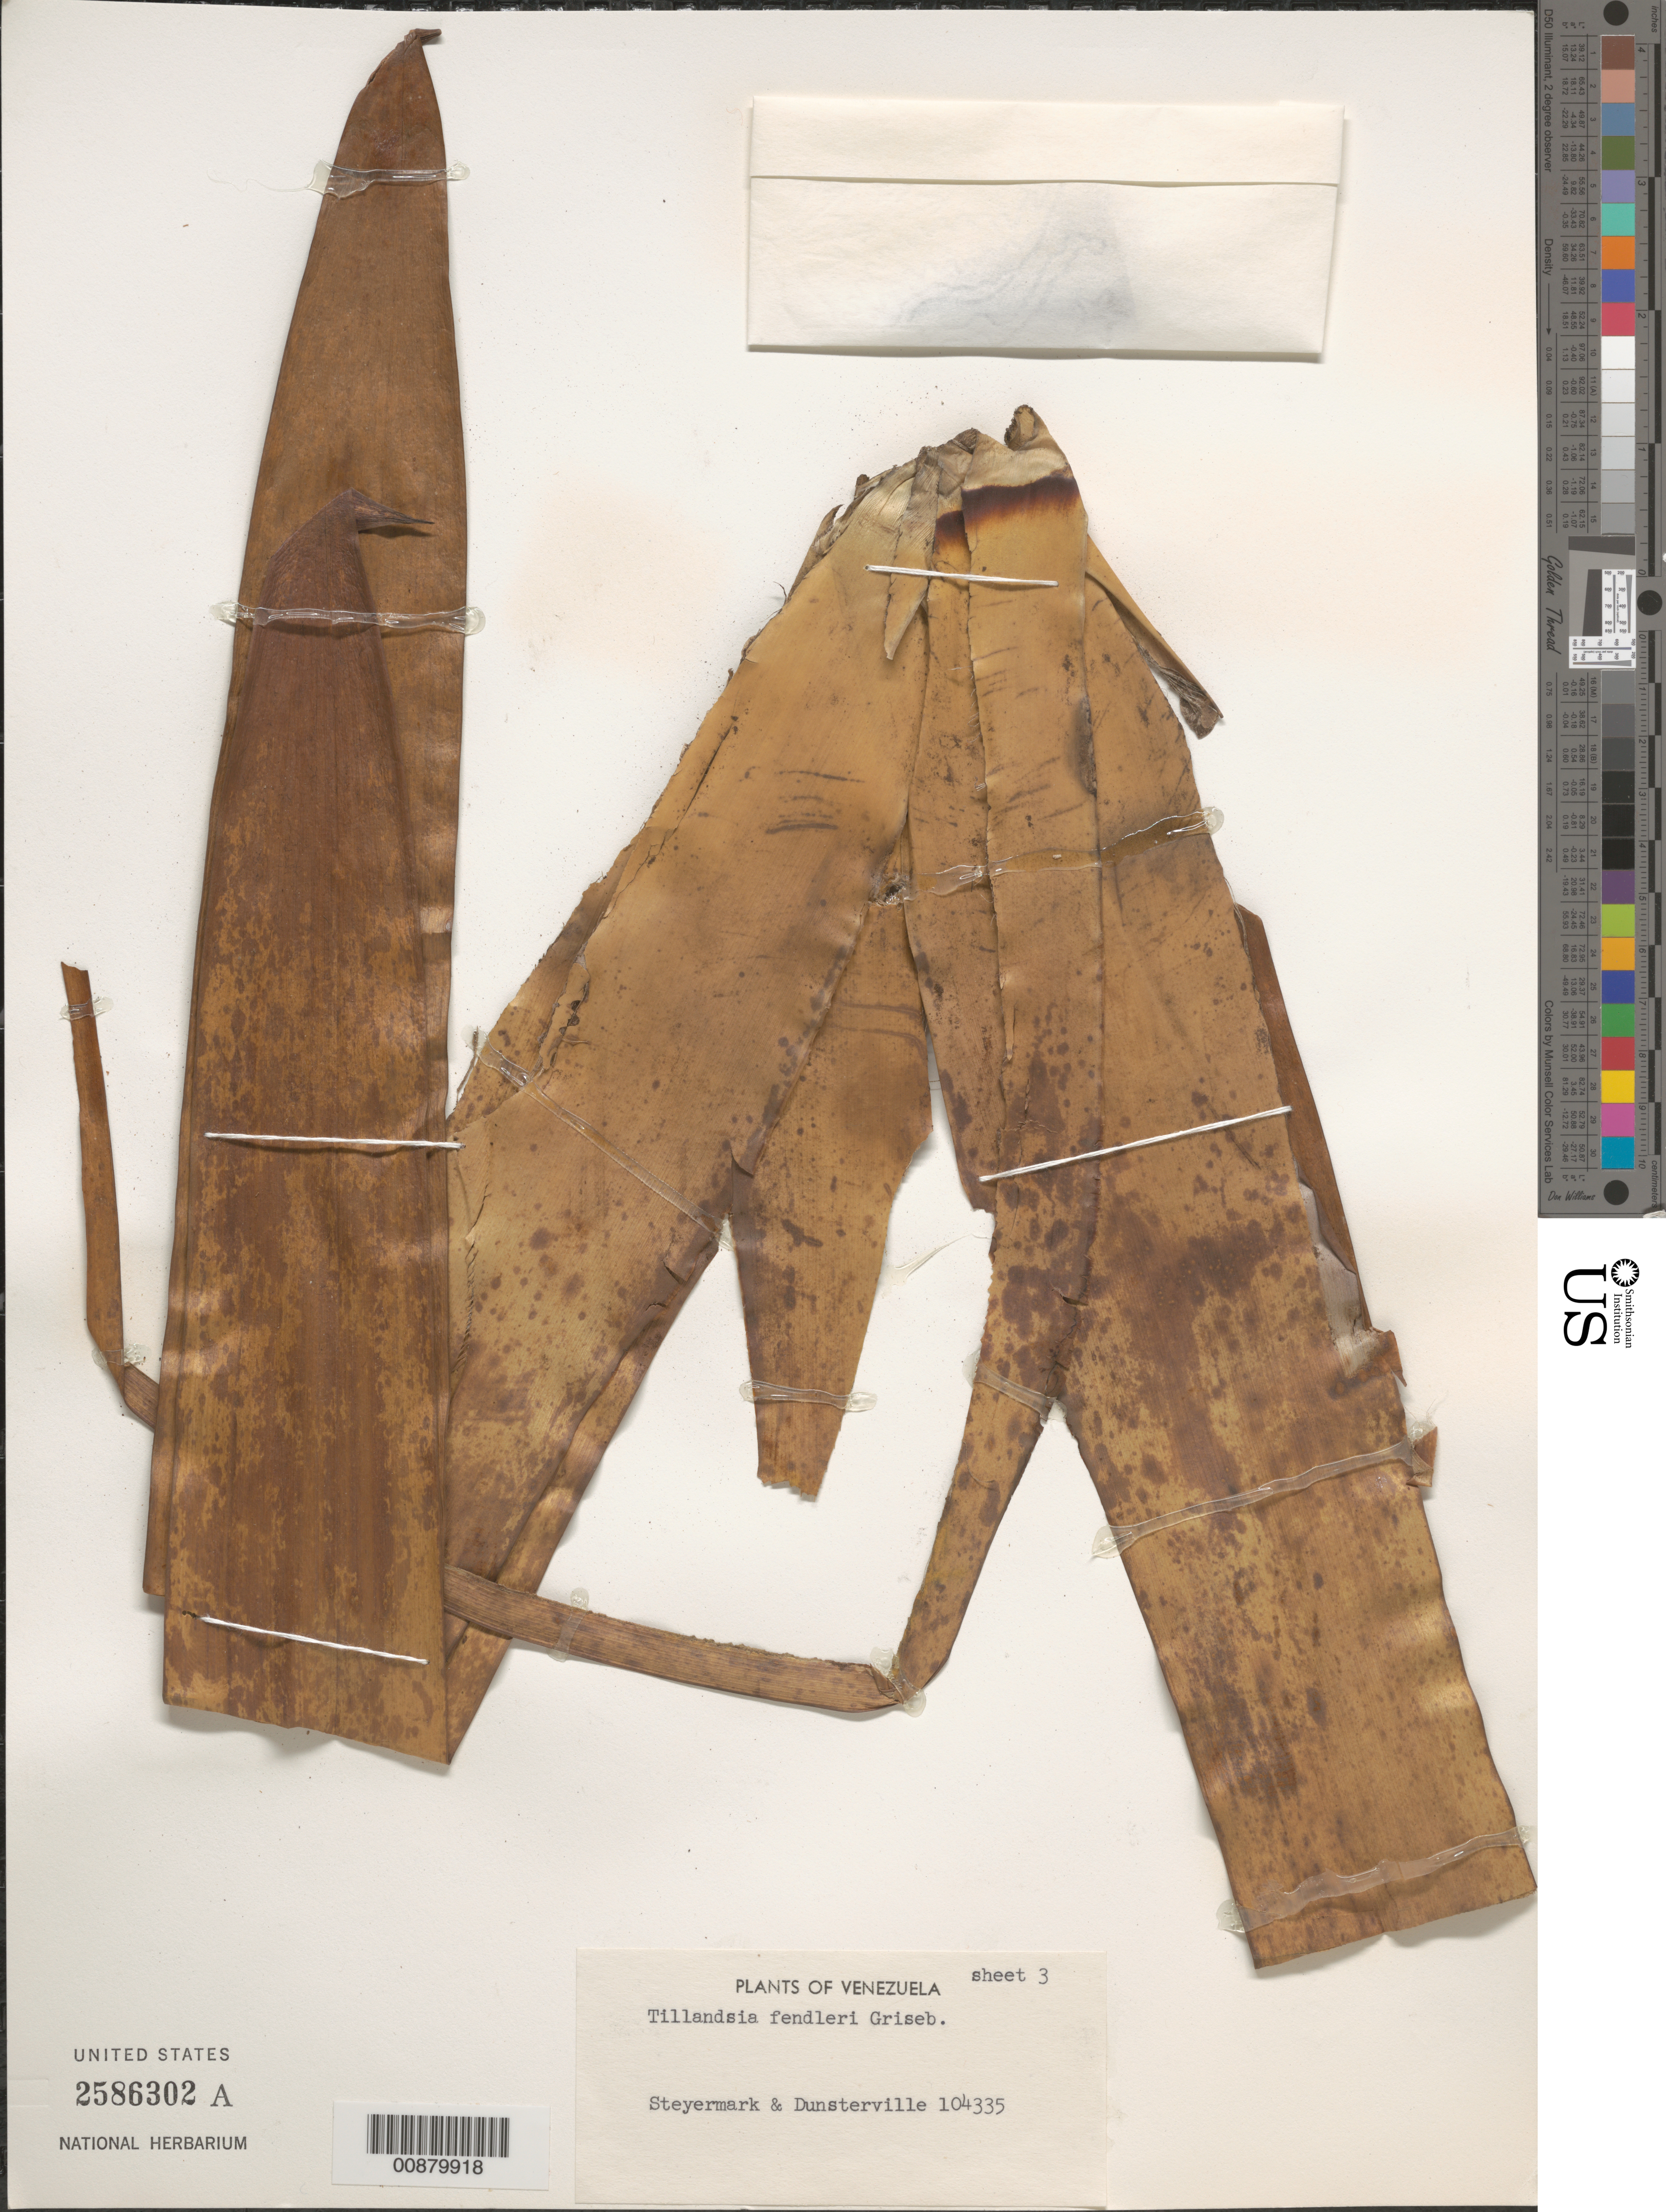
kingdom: Plantae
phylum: Tracheophyta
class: Liliopsida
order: Poales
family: Bromeliaceae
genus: Tillandsia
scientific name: Tillandsia fendleri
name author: Griseb.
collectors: Steyermark, -- & Dunsterville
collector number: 104335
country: Venezuela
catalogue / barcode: US 2586302